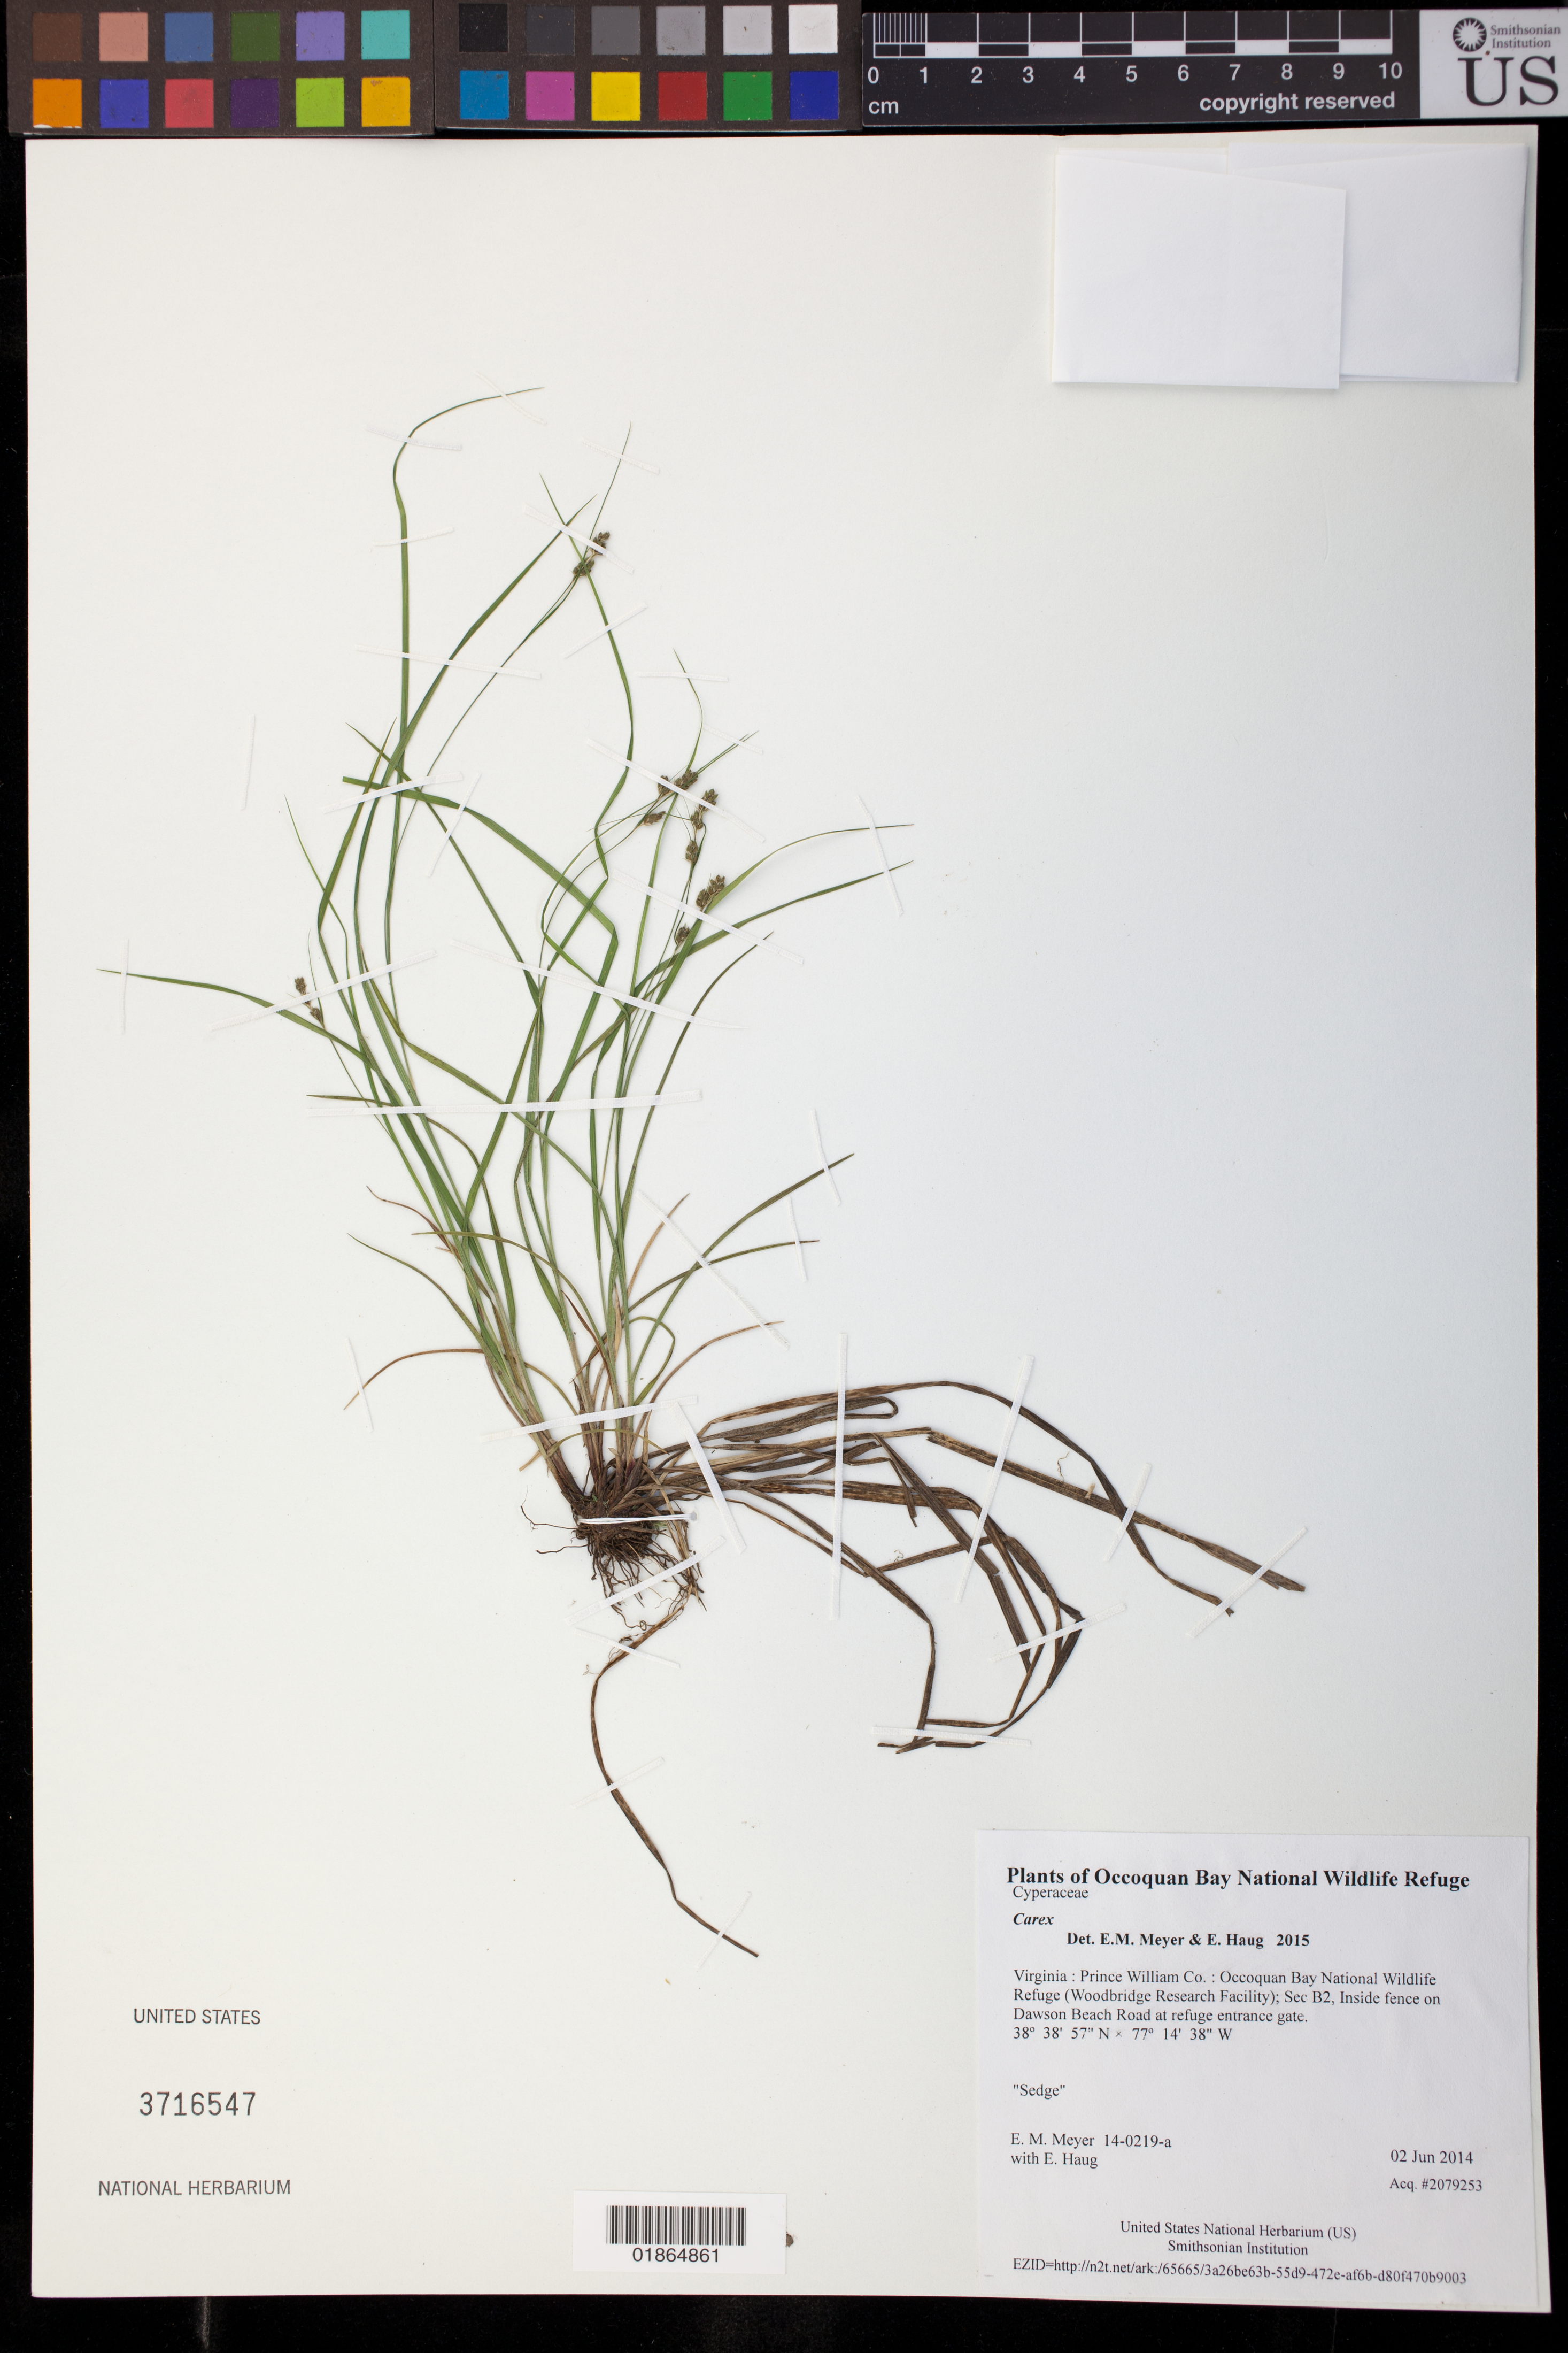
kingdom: Plantae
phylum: Tracheophyta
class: Liliopsida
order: Poales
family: Cyperaceae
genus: Carex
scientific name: Carex sp.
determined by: Meyer, E. M.; Haug, E.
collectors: E. M. Meyer & E. Haug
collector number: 14-0219-a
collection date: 2014-06-02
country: United States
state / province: Virginia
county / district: Prince William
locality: Occoquan Bay National Wildlife Refuge (Woodbridge Research Facility); Sec B2, Inside fence on Dawson Beach Road at refuge entrance gate.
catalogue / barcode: US 3716547